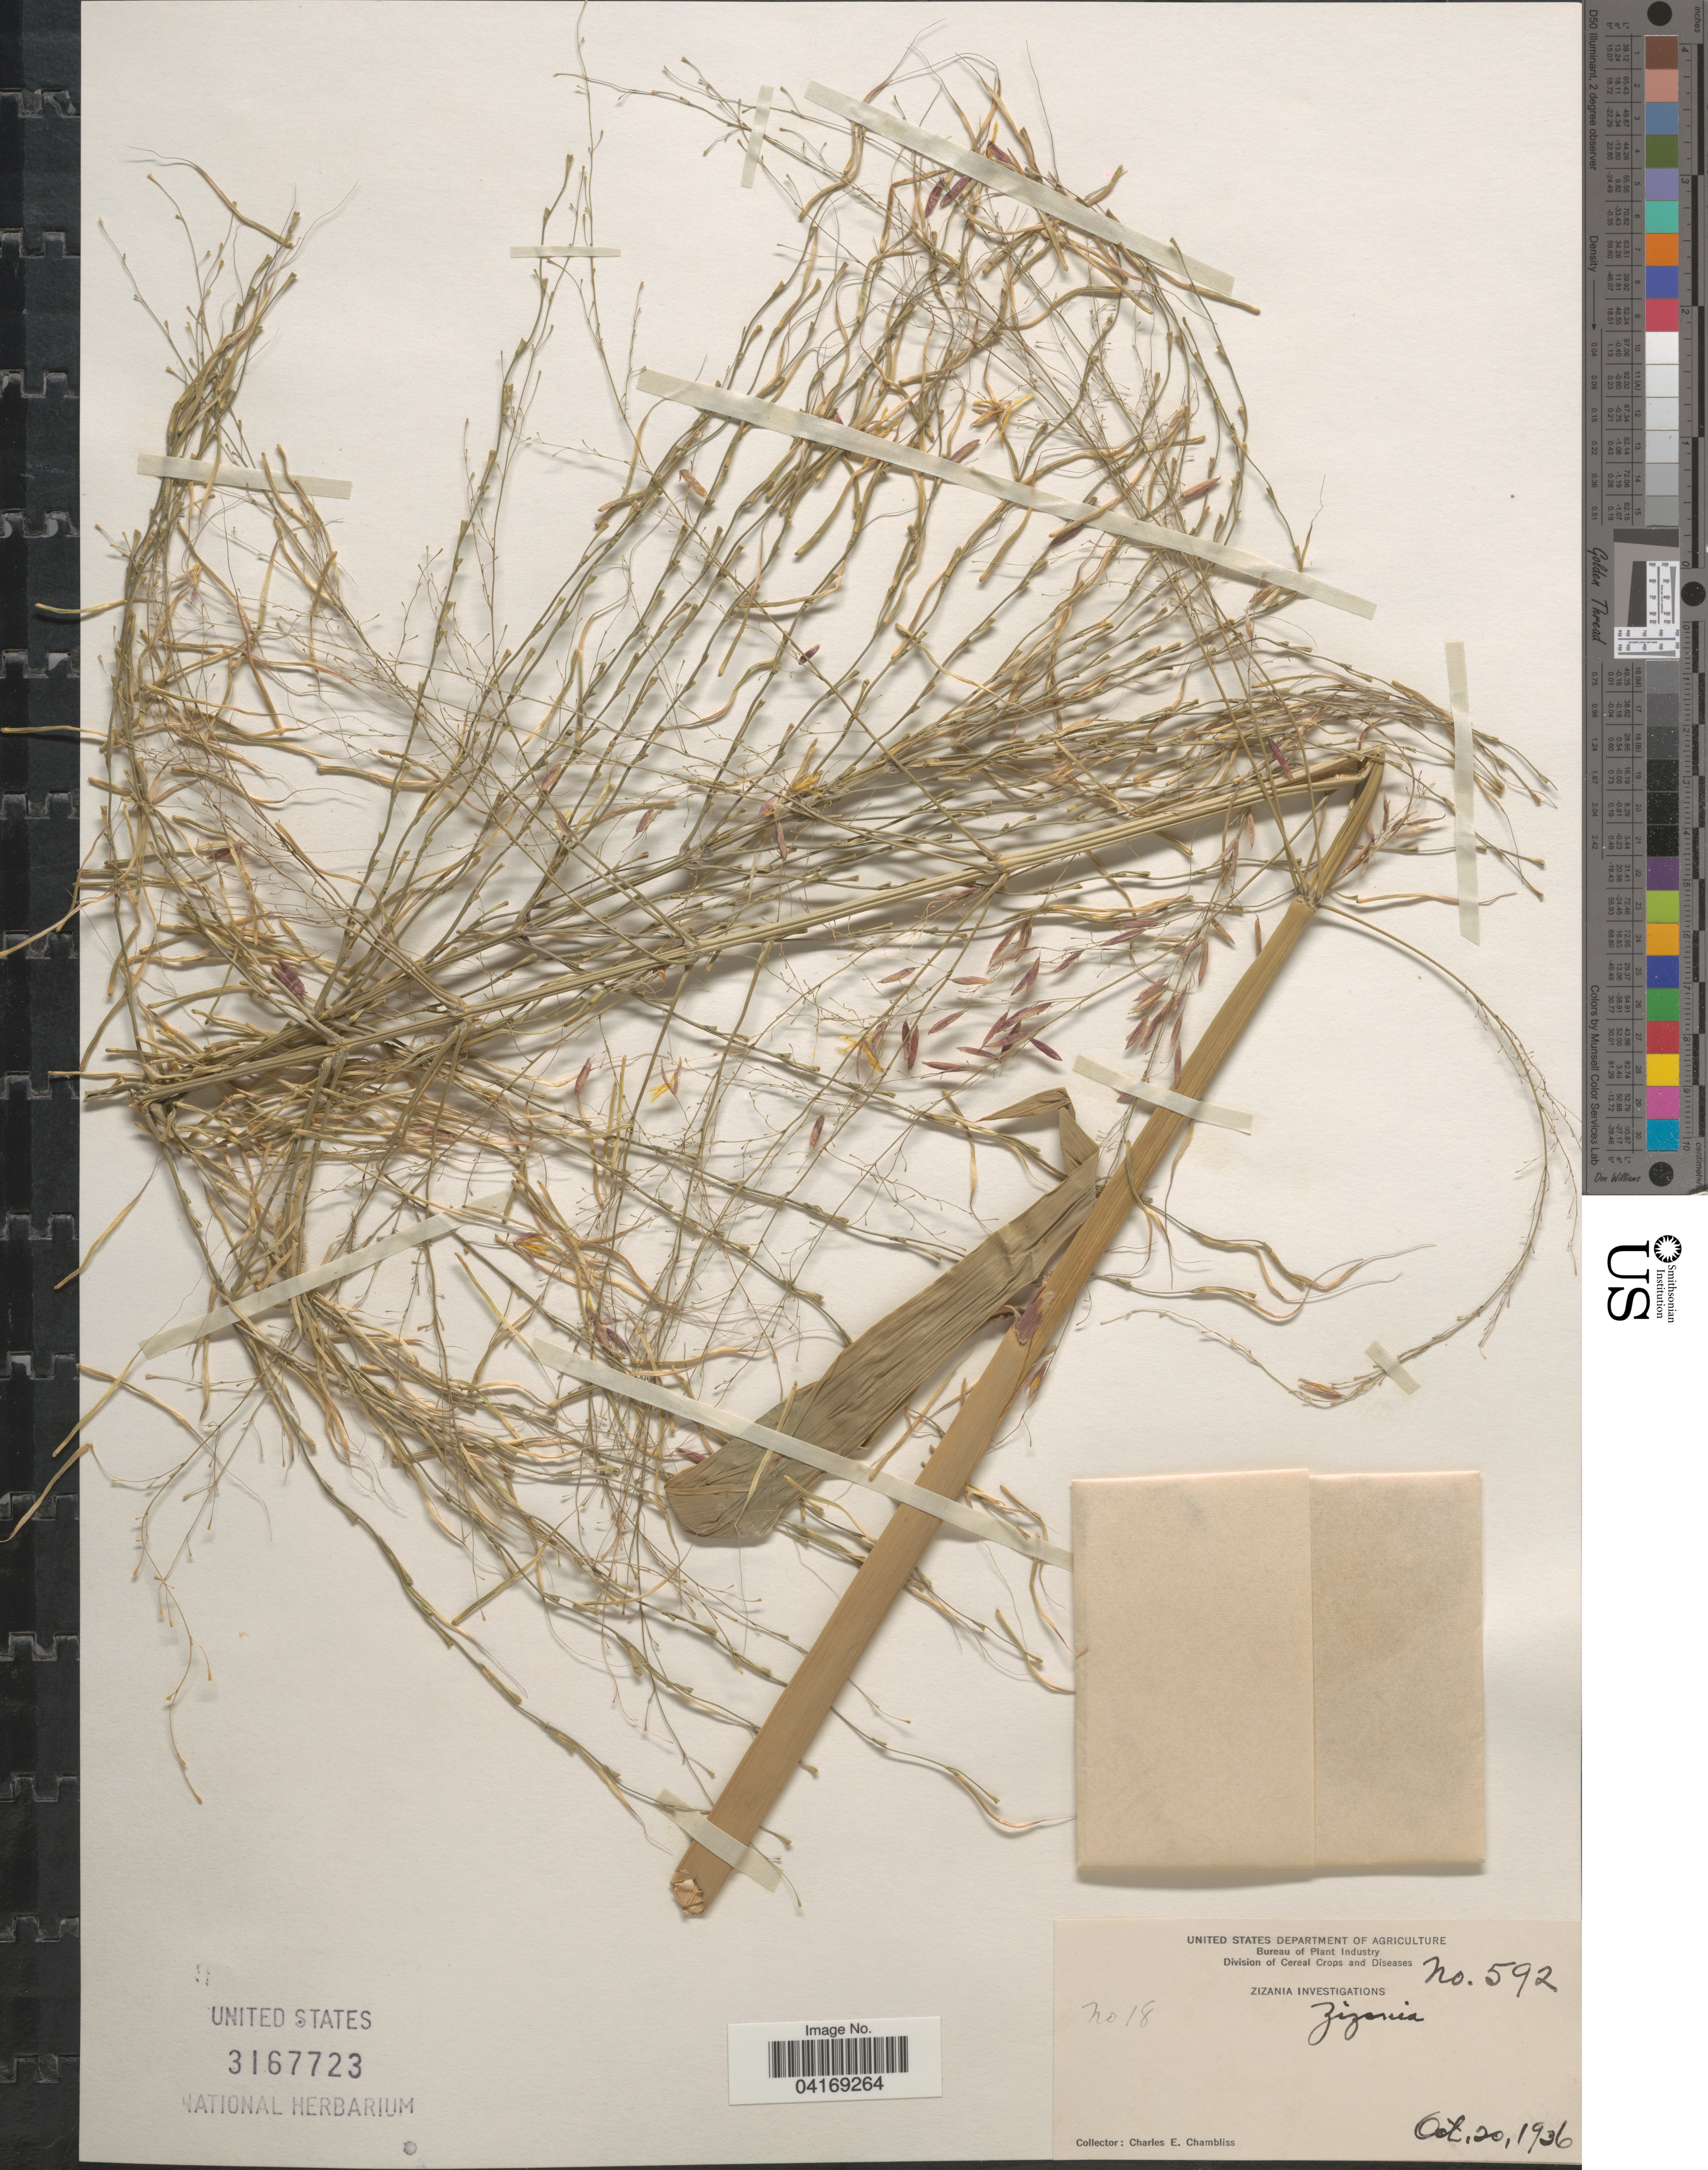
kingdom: Plantae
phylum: Tracheophyta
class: Liliopsida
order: Poales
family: Poaceae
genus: Zizania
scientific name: Zizania sp.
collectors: C. Chambliss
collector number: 592/18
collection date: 1936-10-20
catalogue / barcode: US 3167723